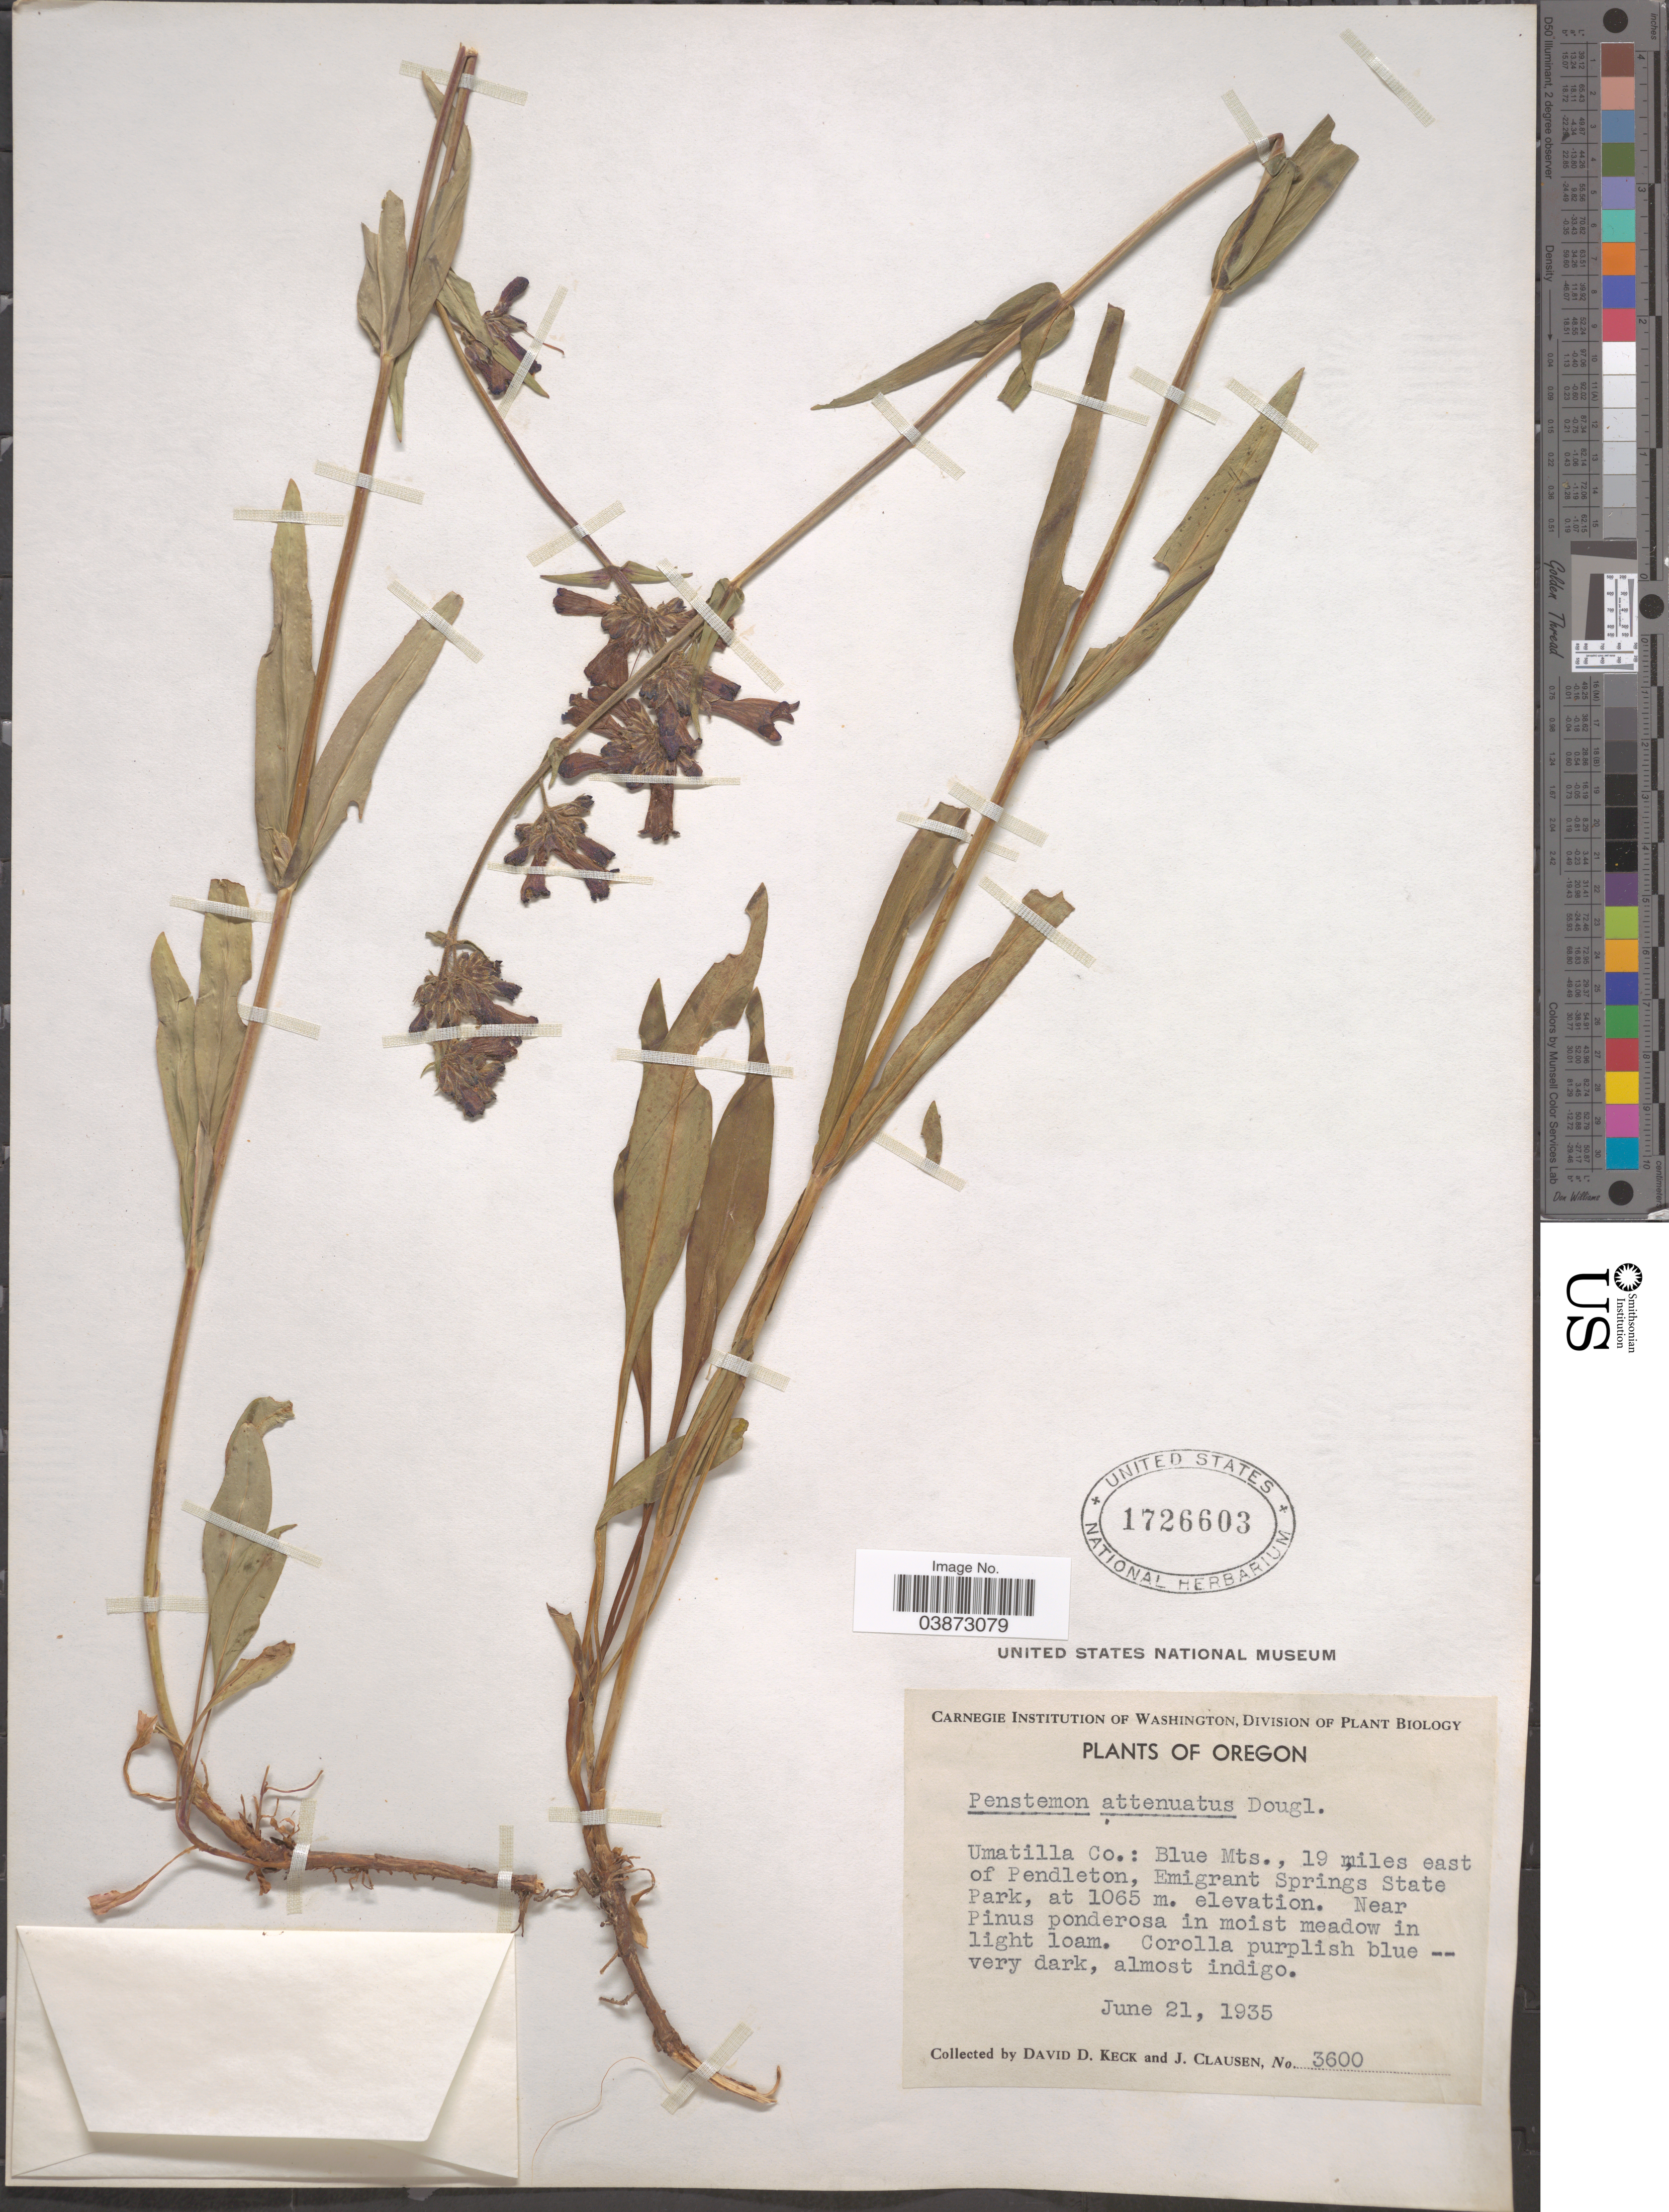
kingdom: Plantae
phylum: Tracheophyta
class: Magnoliopsida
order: Lamiales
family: Plantaginaceae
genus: Penstemon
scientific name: Penstemon attenuatus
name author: Douglas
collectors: D. D. Keck & J. Clausen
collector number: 3600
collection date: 1935-06-21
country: United States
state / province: Oregon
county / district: Umatilla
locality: Umatilla Co.: Blue Mts., 19 miles east of Pendleton, Emigrant Springs State Park.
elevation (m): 1065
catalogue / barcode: US 1726603